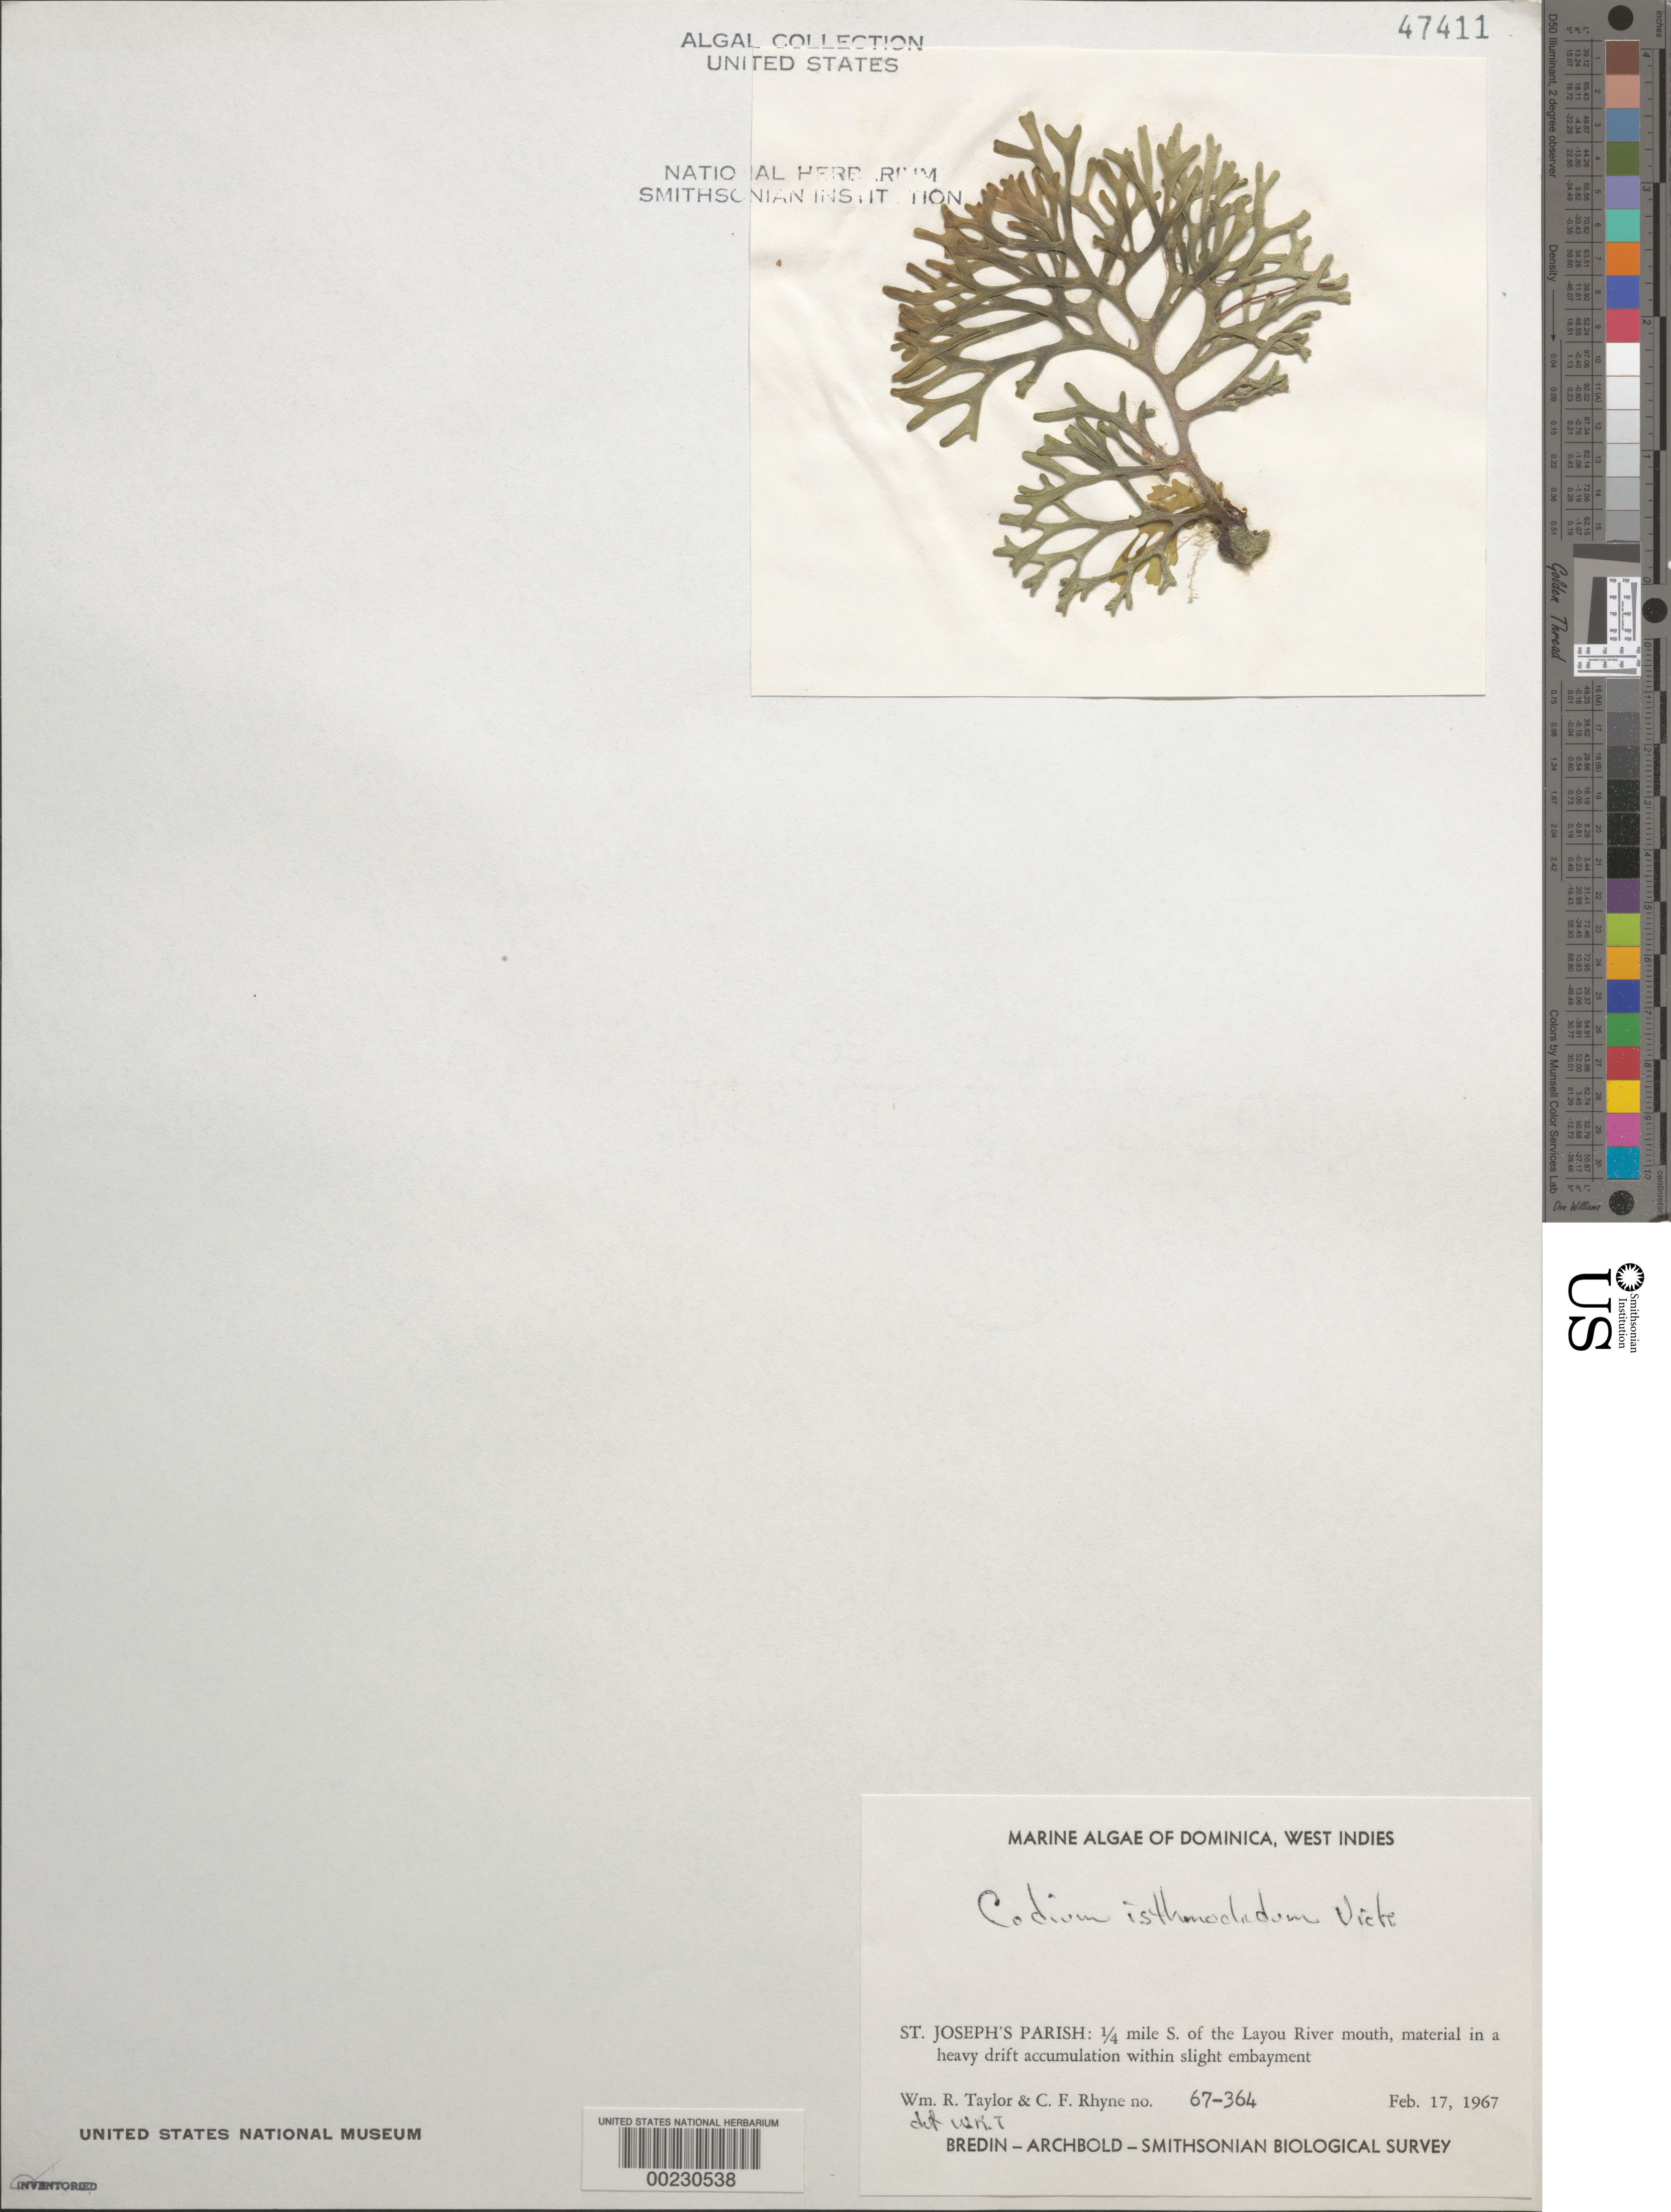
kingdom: Plantae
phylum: Chlorophyta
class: Ulvophyceae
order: Bryopsidales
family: Codiaceae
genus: Codium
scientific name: Codium isthmocladum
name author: Vickers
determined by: Taylor, William R.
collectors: W. R. Taylor & C. Rhyne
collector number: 67-364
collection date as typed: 17 Feb 1967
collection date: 1967-02-17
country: Dominica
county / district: St. Joseph's Parish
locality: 0.25 mile south of Layou River mouth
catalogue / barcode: US 47411